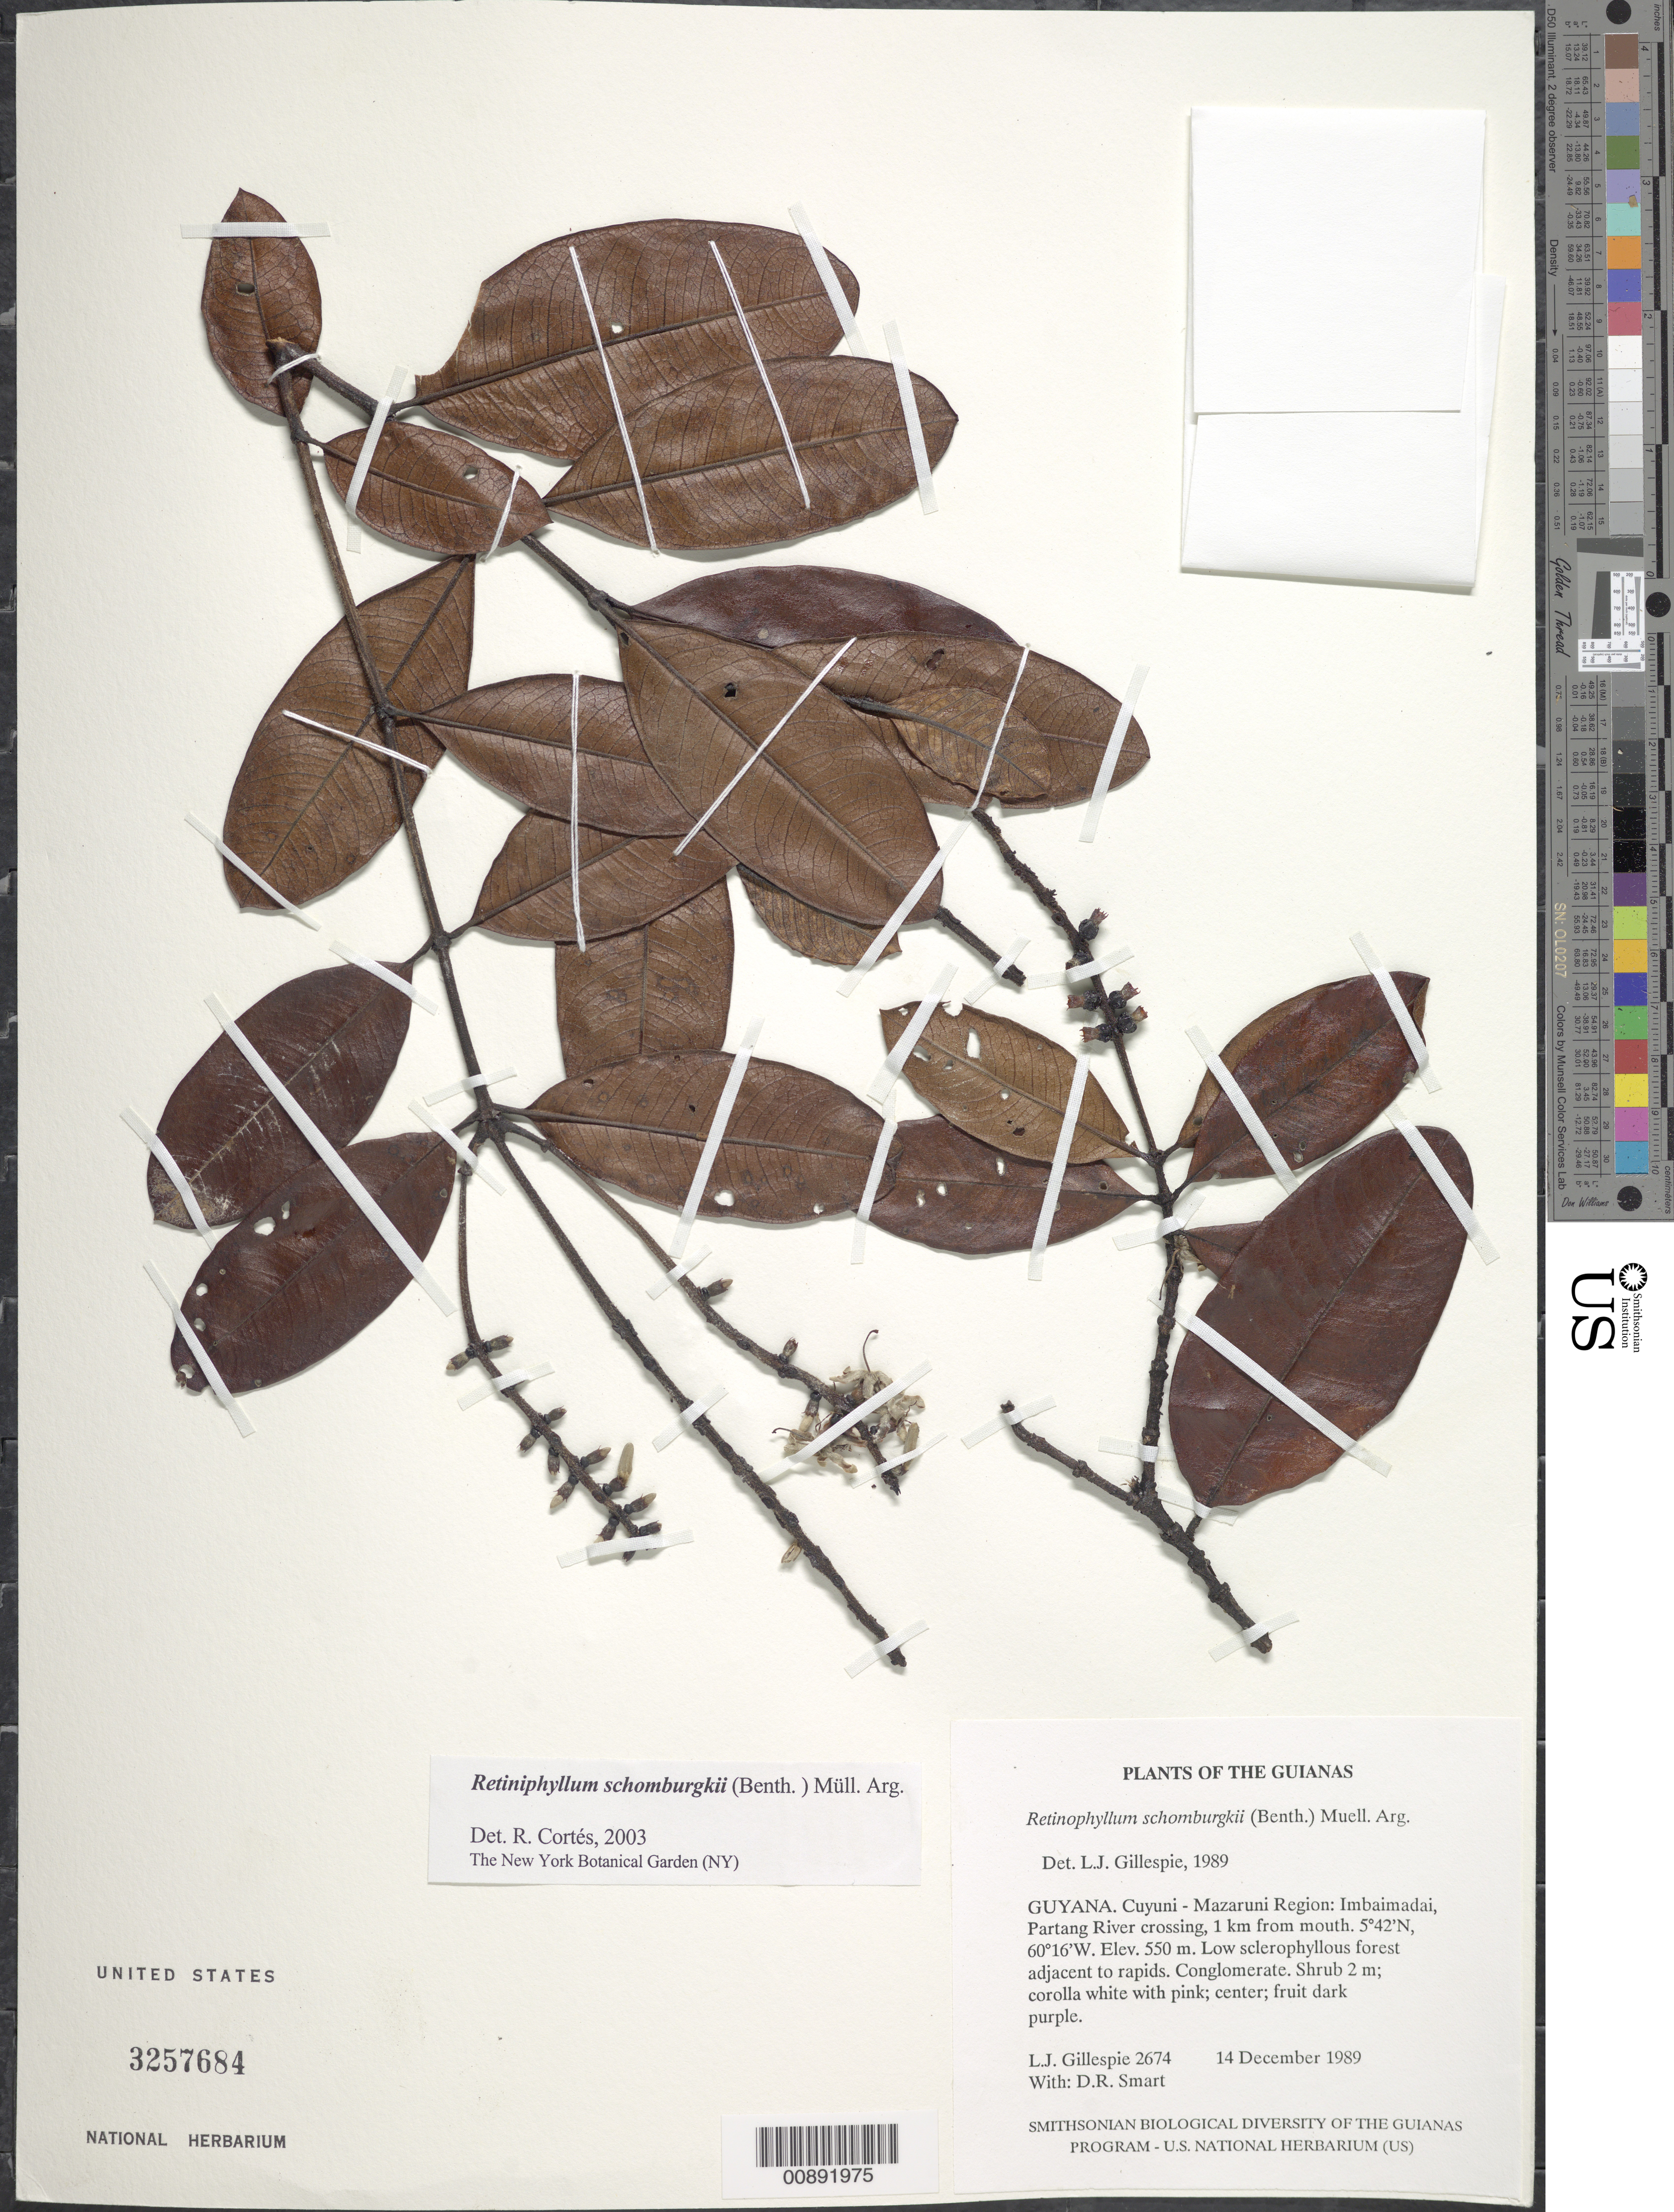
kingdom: Plantae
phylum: Tracheophyta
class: Magnoliopsida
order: Gentianales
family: Rubiaceae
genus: Retiniphyllum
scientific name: Retiniphyllum schomburgkii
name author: (Benth.) Müll. Arg.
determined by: Cortés, R., (NY)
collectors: L. J. Gillespie & D. R. Smart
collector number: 2674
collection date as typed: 14 December 1989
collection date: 1989-12-14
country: Guyana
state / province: Cuyuni-Mazaruni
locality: Imbaimadai, Partang River crossing, 1 km from mouth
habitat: Low sclerophyllous forest adjacent to rapids. Conglomerate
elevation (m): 550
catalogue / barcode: US 3257684